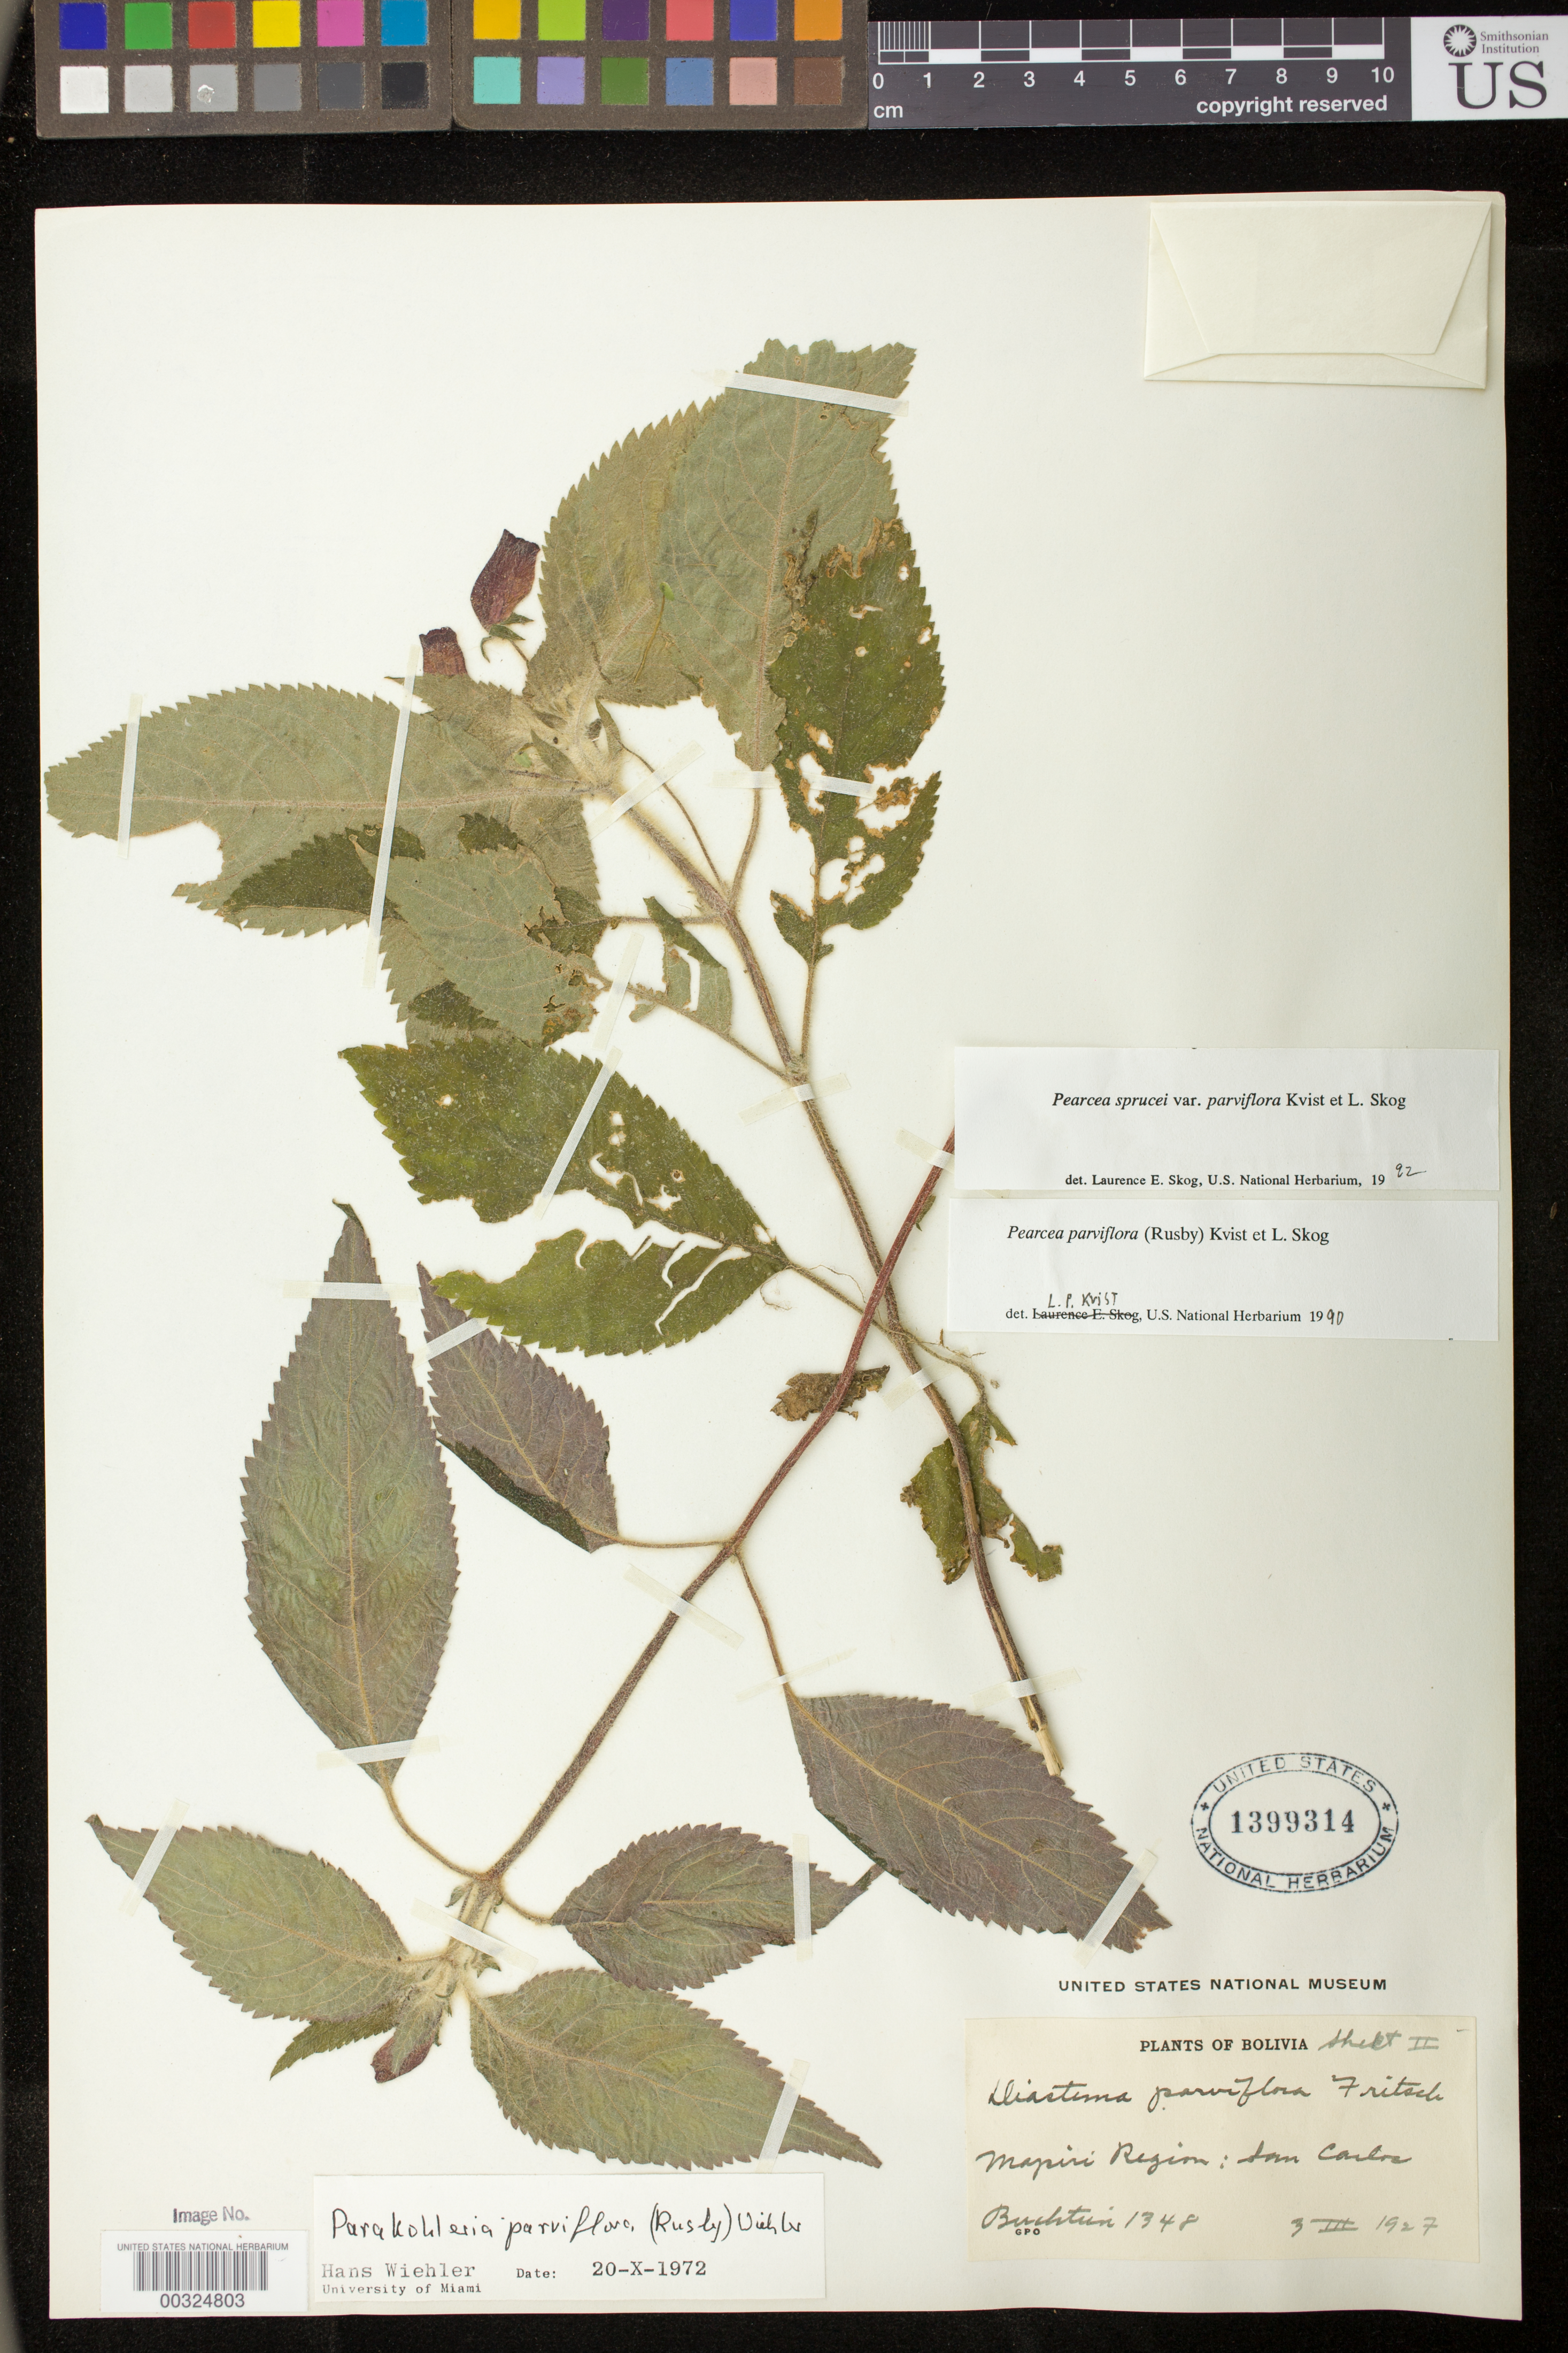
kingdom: Plantae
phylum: Tracheophyta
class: Magnoliopsida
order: Lamiales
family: Gesneriaceae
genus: Pearcea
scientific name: Pearcea sprucei var. parviflora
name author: (Rusby) L.P. Kvist & L.E. Skog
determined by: Skog, Laurence E.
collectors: O. Buchtien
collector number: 1348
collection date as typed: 03 Mar 1927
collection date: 1927-03-03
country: Bolivia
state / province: La Paz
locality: Mapiri region, San Carlos bei Sarampinni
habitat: Sehr nasser Waldboden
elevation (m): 550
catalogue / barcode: US 1399314